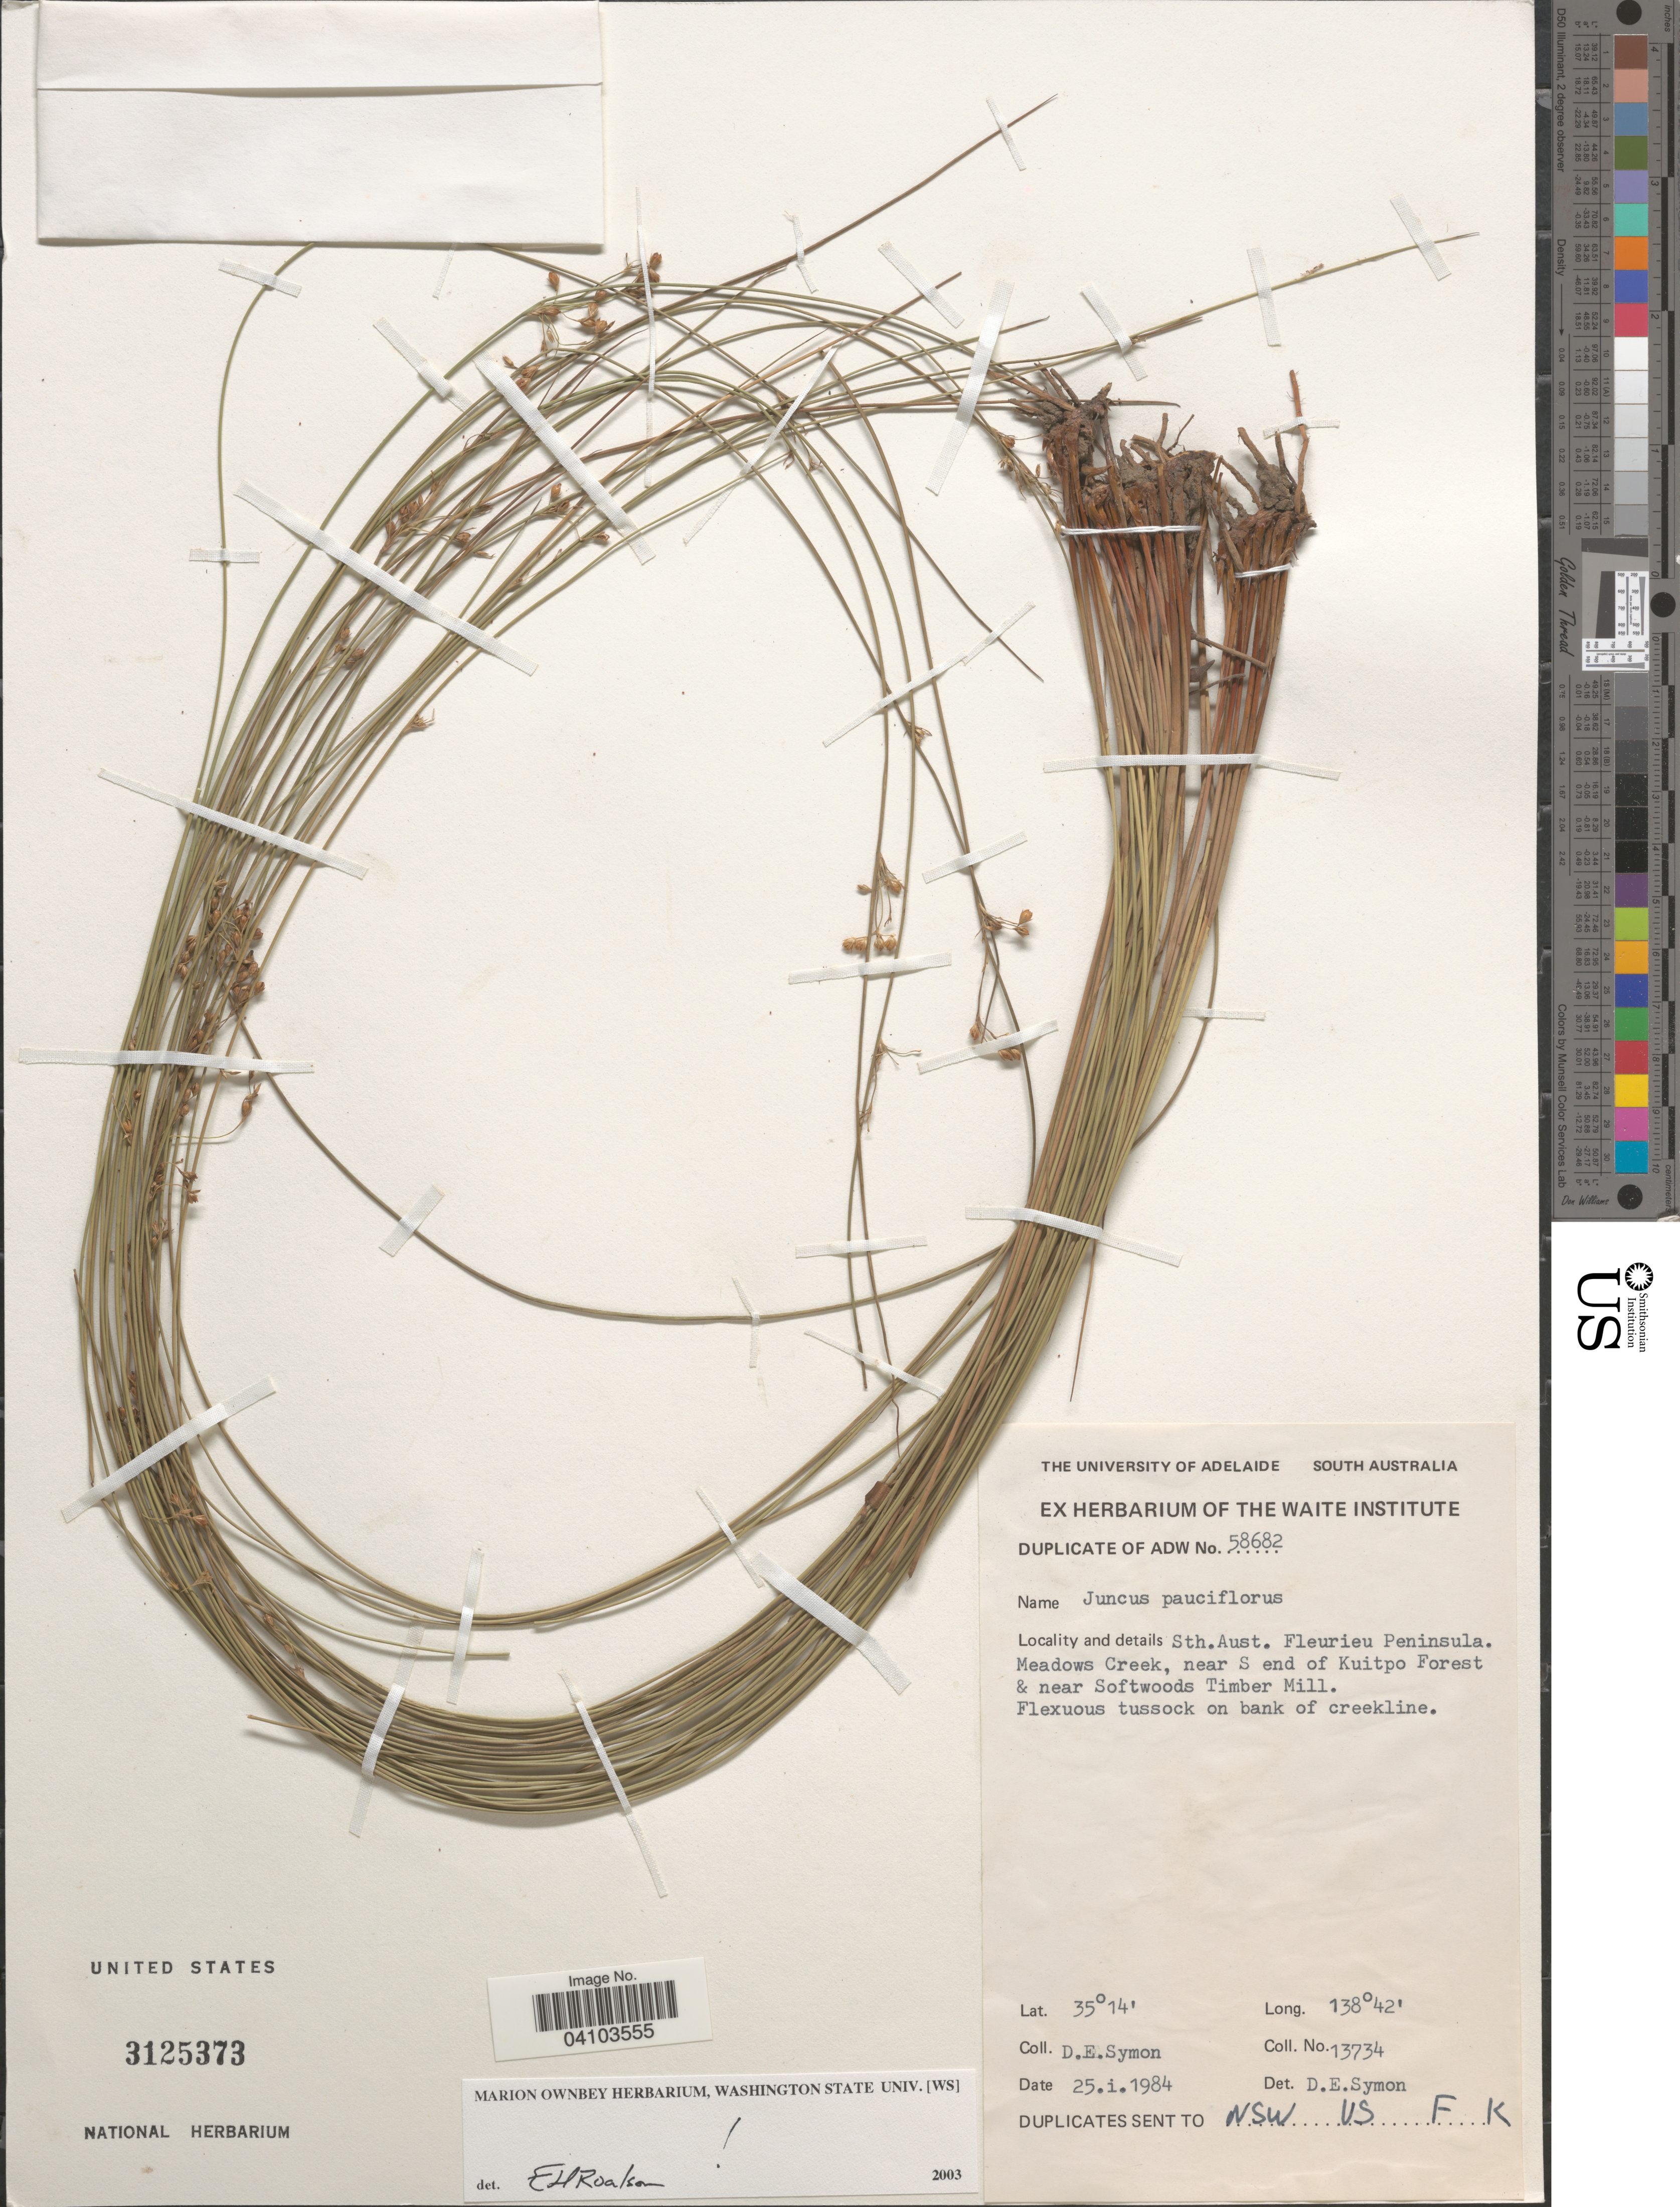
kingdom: Plantae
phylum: Tracheophyta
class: Liliopsida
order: Poales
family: Juncaceae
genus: Juncus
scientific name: Juncus pauciflorus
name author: R. Br.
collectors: D. Symon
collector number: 13734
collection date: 1984-01-25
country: Australia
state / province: South Australia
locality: Fleurieu Peninsula. Meadows Creek, near S end of Kuitpo Forest & near Softwoods Timber Mill.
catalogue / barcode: US 3125373